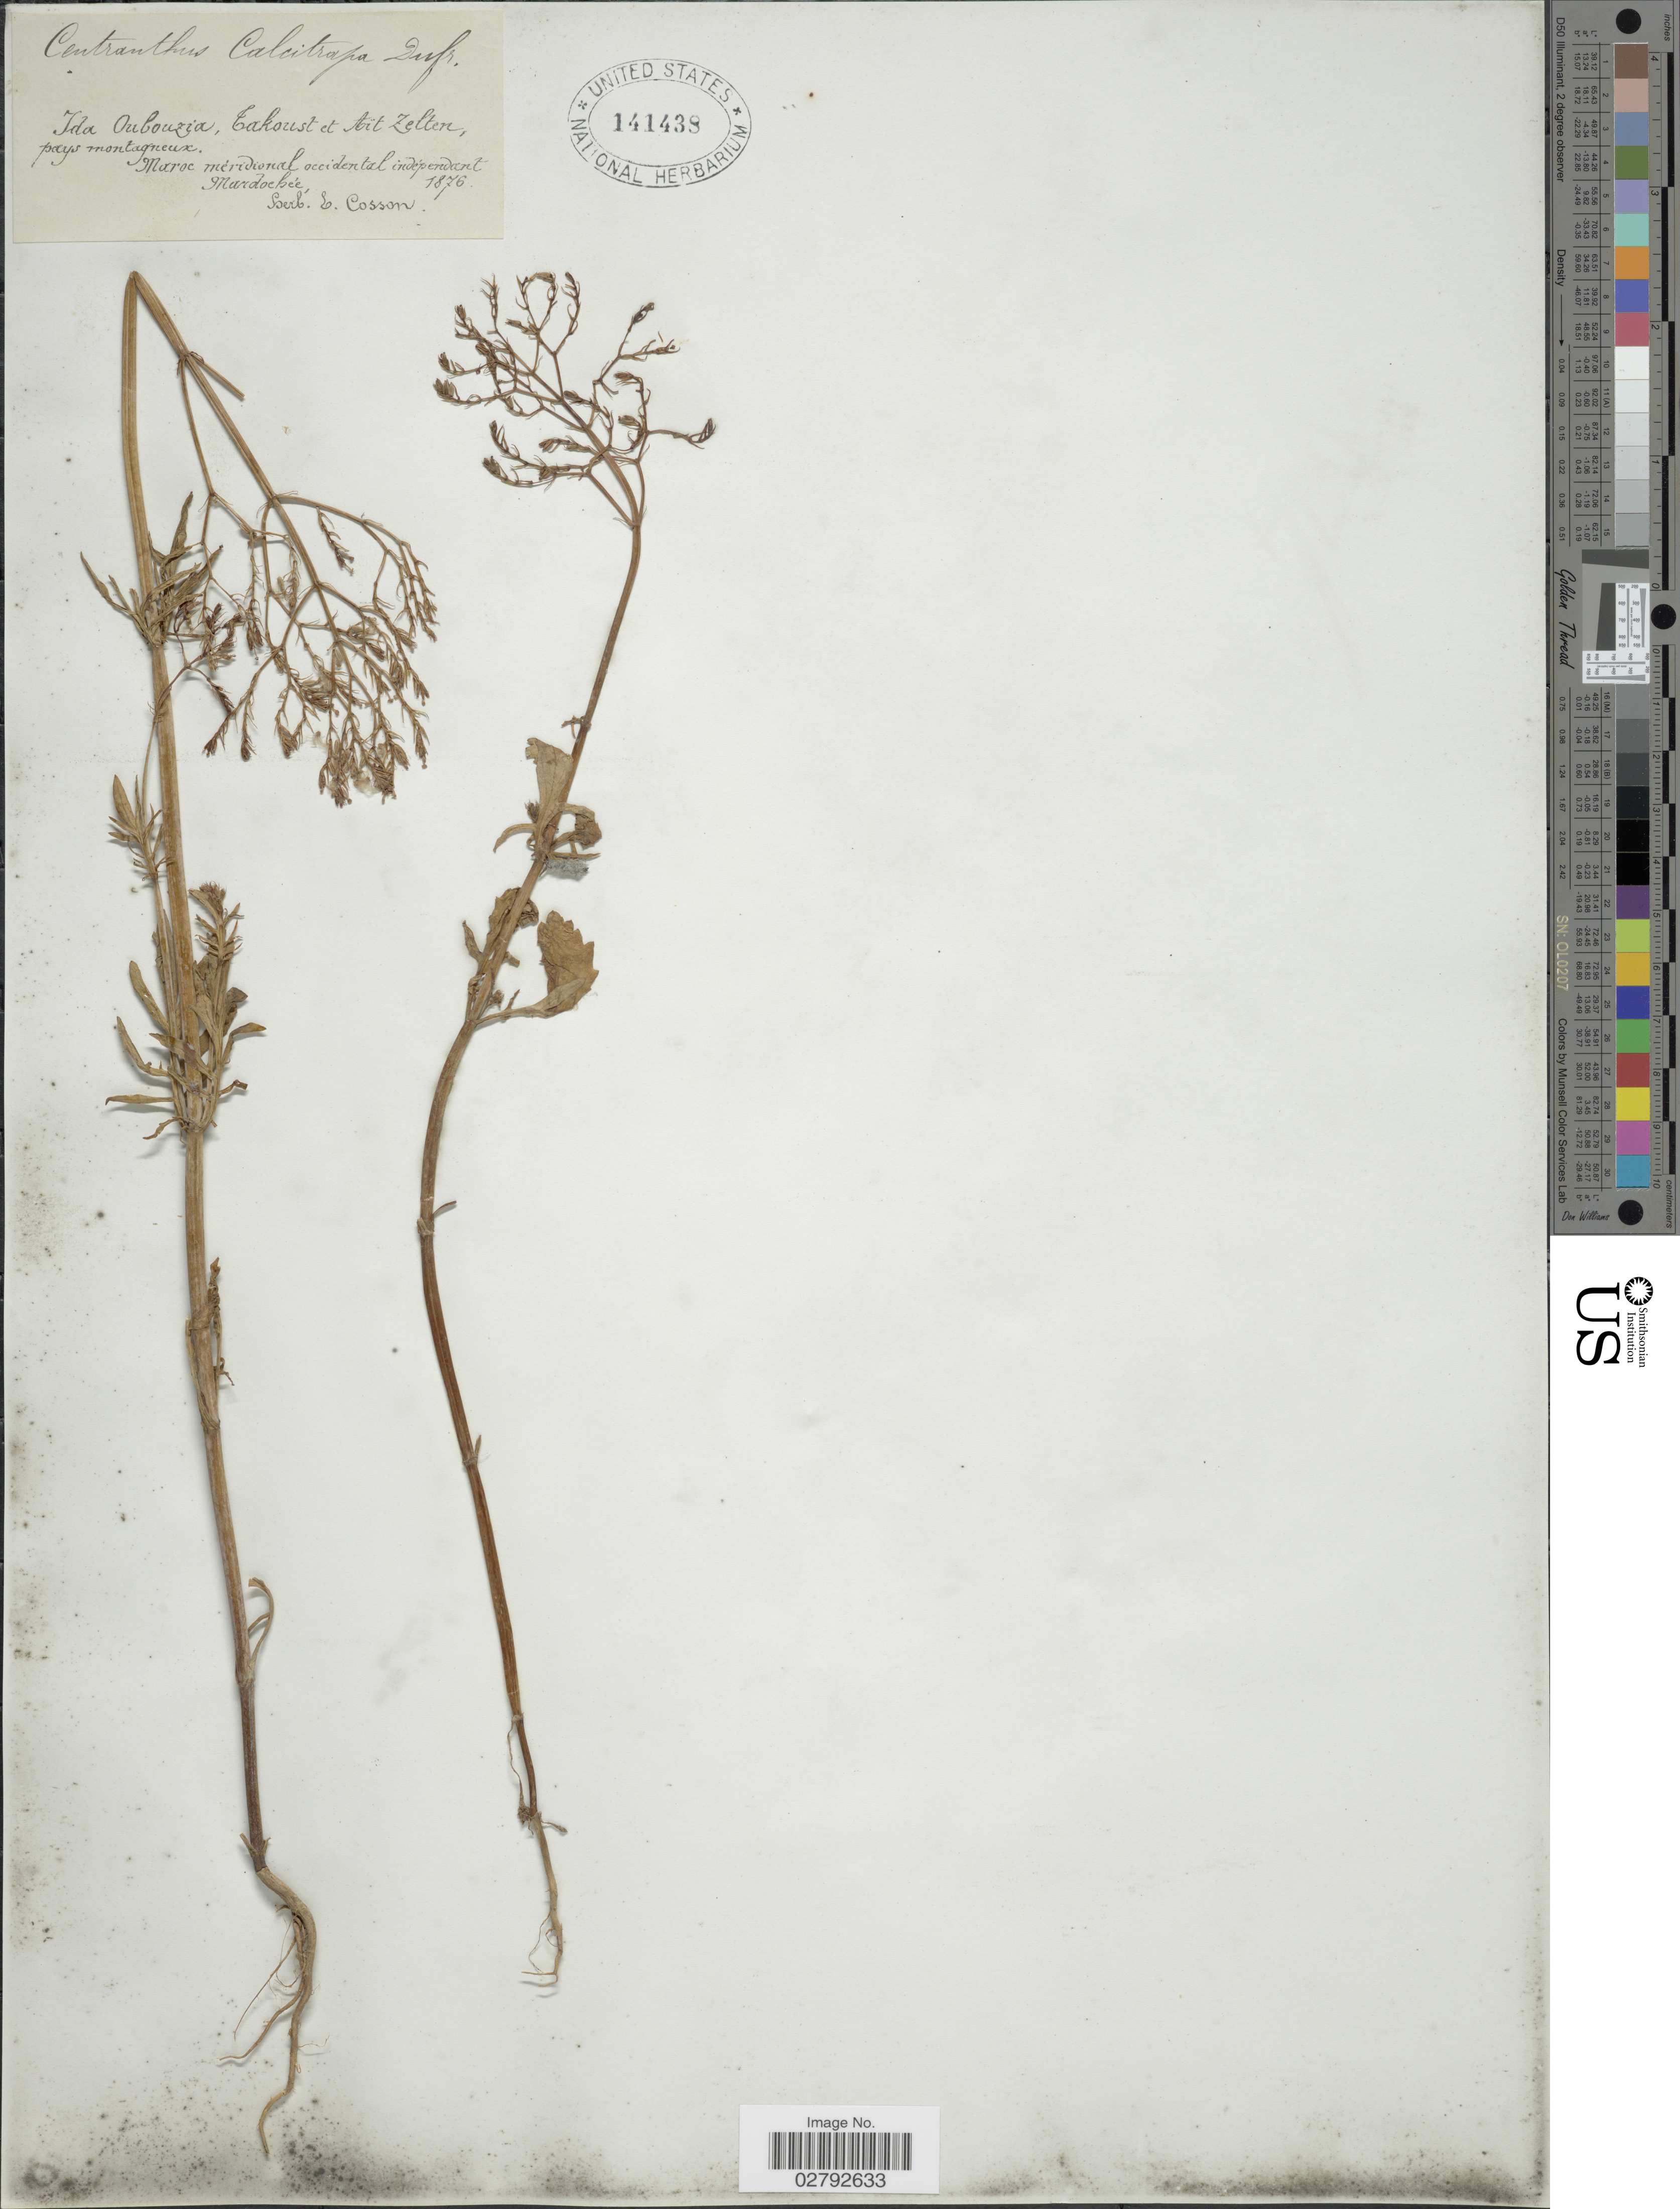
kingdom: Plantae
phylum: Tracheophyta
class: Magnoliopsida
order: Dipsacales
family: Caprifoliaceae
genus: Centranthus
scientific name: Centranthus calcitrapa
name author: DC.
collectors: ex herb. E. Cosson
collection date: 1876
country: Morocco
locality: Ida Oubouzia, Takoust et Aït Zelten, pays montagneux. Maroc méridional occidental indépendant Mardochée.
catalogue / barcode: US 141438